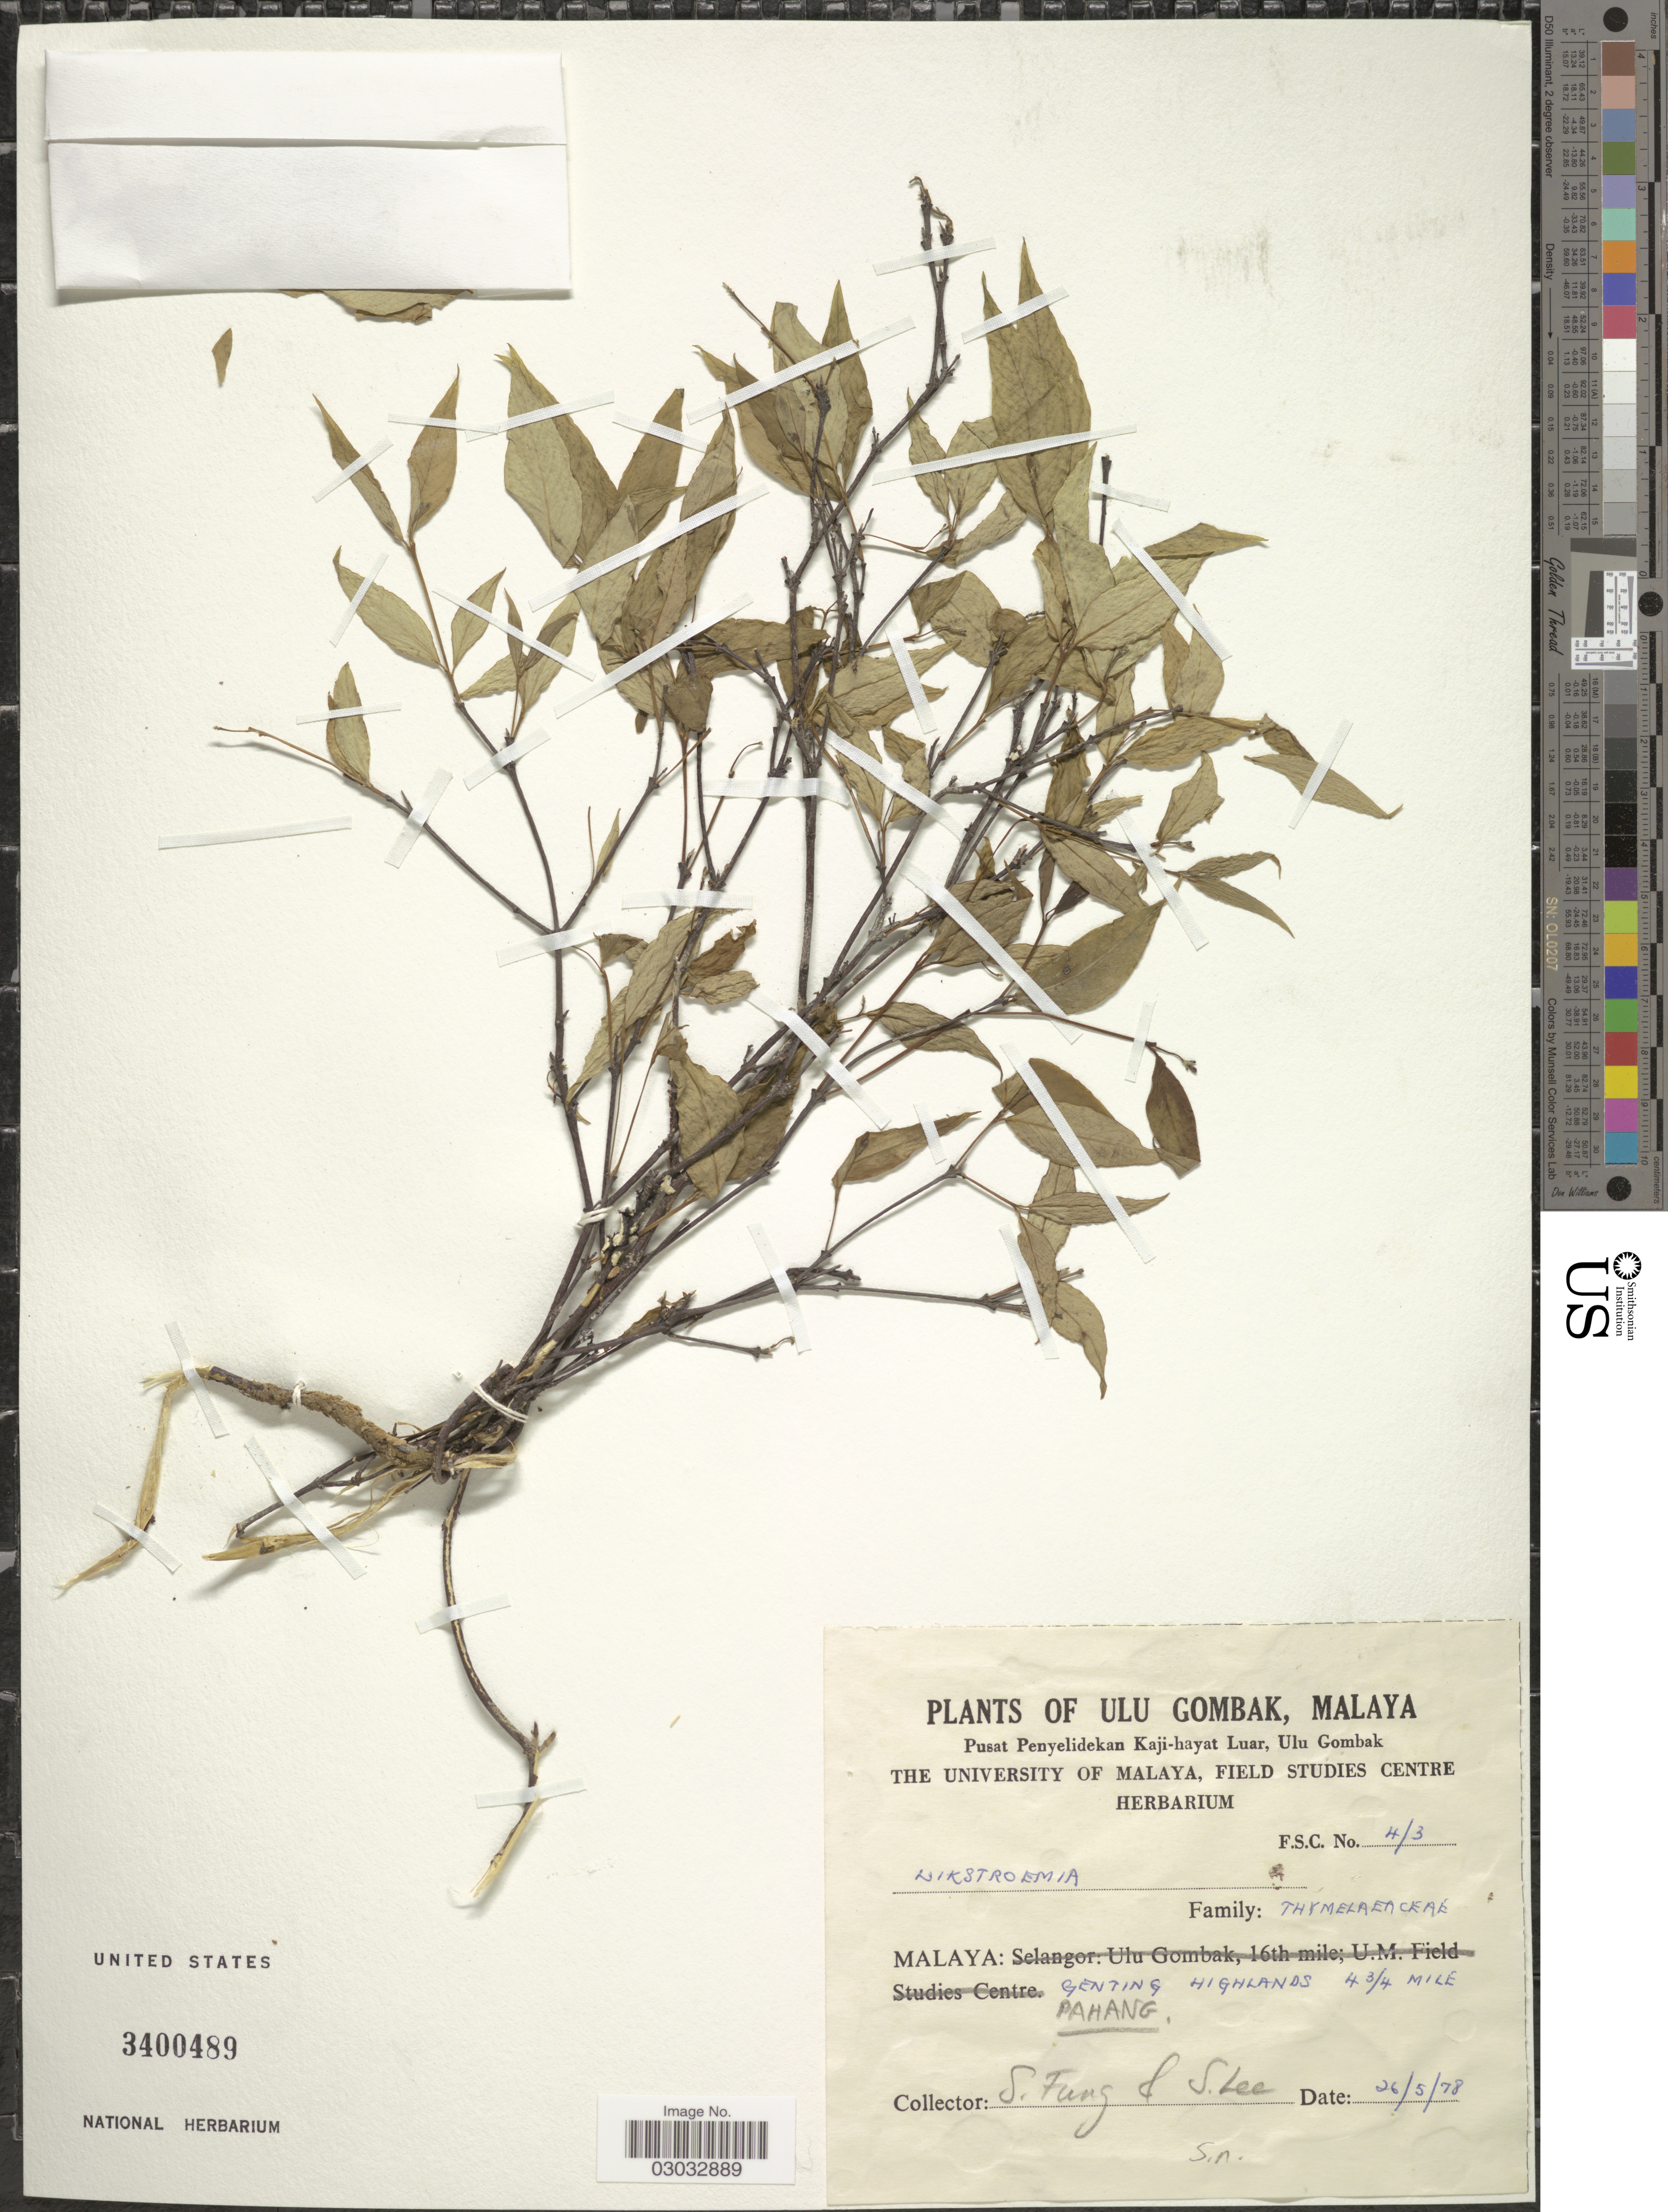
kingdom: Plantae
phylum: Tracheophyta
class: Magnoliopsida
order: Malvales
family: Thymelaeaceae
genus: Wikstroemia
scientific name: Wikstroemia sp.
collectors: S. Fung & S. Lee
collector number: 4/3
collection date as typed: Transcribed d/m/y: 26/5/78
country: Malaysia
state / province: Pahang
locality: Ulu Gombak, Malaya, Genting Highlands 4¾ Mile Pahang.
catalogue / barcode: US 3400489